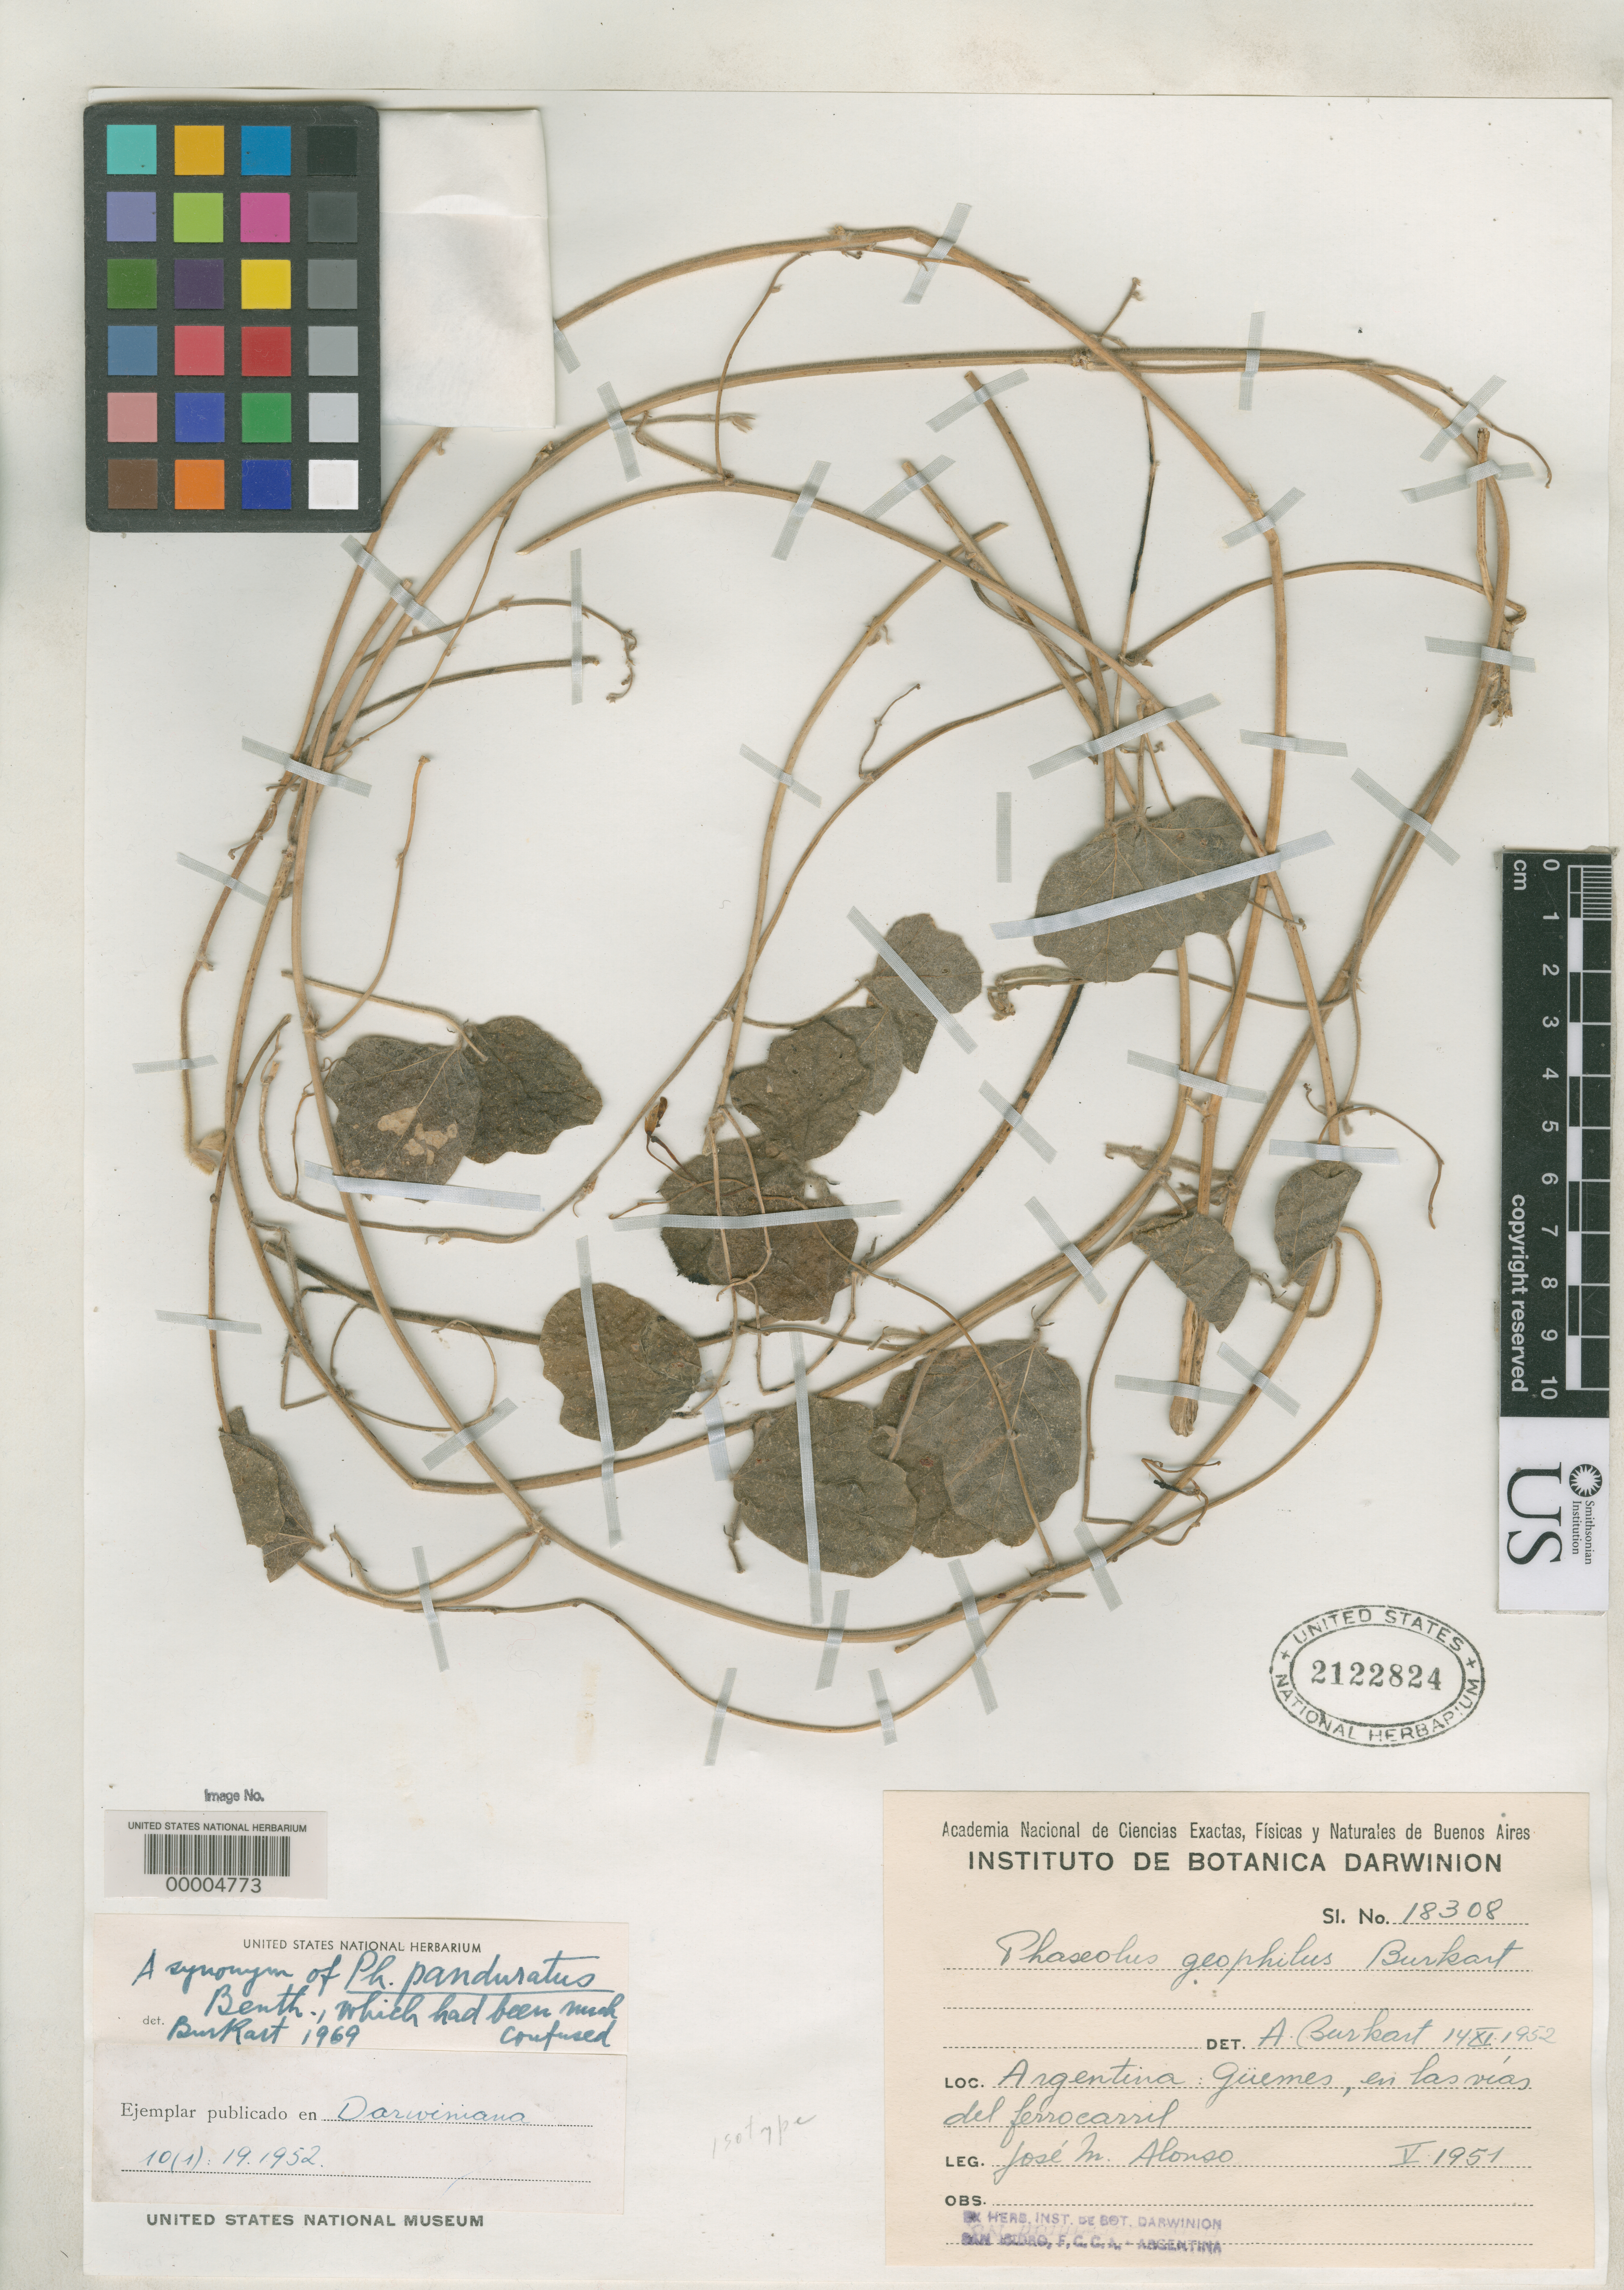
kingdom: Plantae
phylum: Tracheophyta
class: Magnoliopsida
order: Fabales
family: Fabaceae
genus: Phaseolus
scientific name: Phaseolus geophilus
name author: Burkart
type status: Isotype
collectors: J. Alonso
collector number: S.I. 18308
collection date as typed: May 1951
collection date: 1951-05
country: Argentina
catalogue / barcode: US 2122824